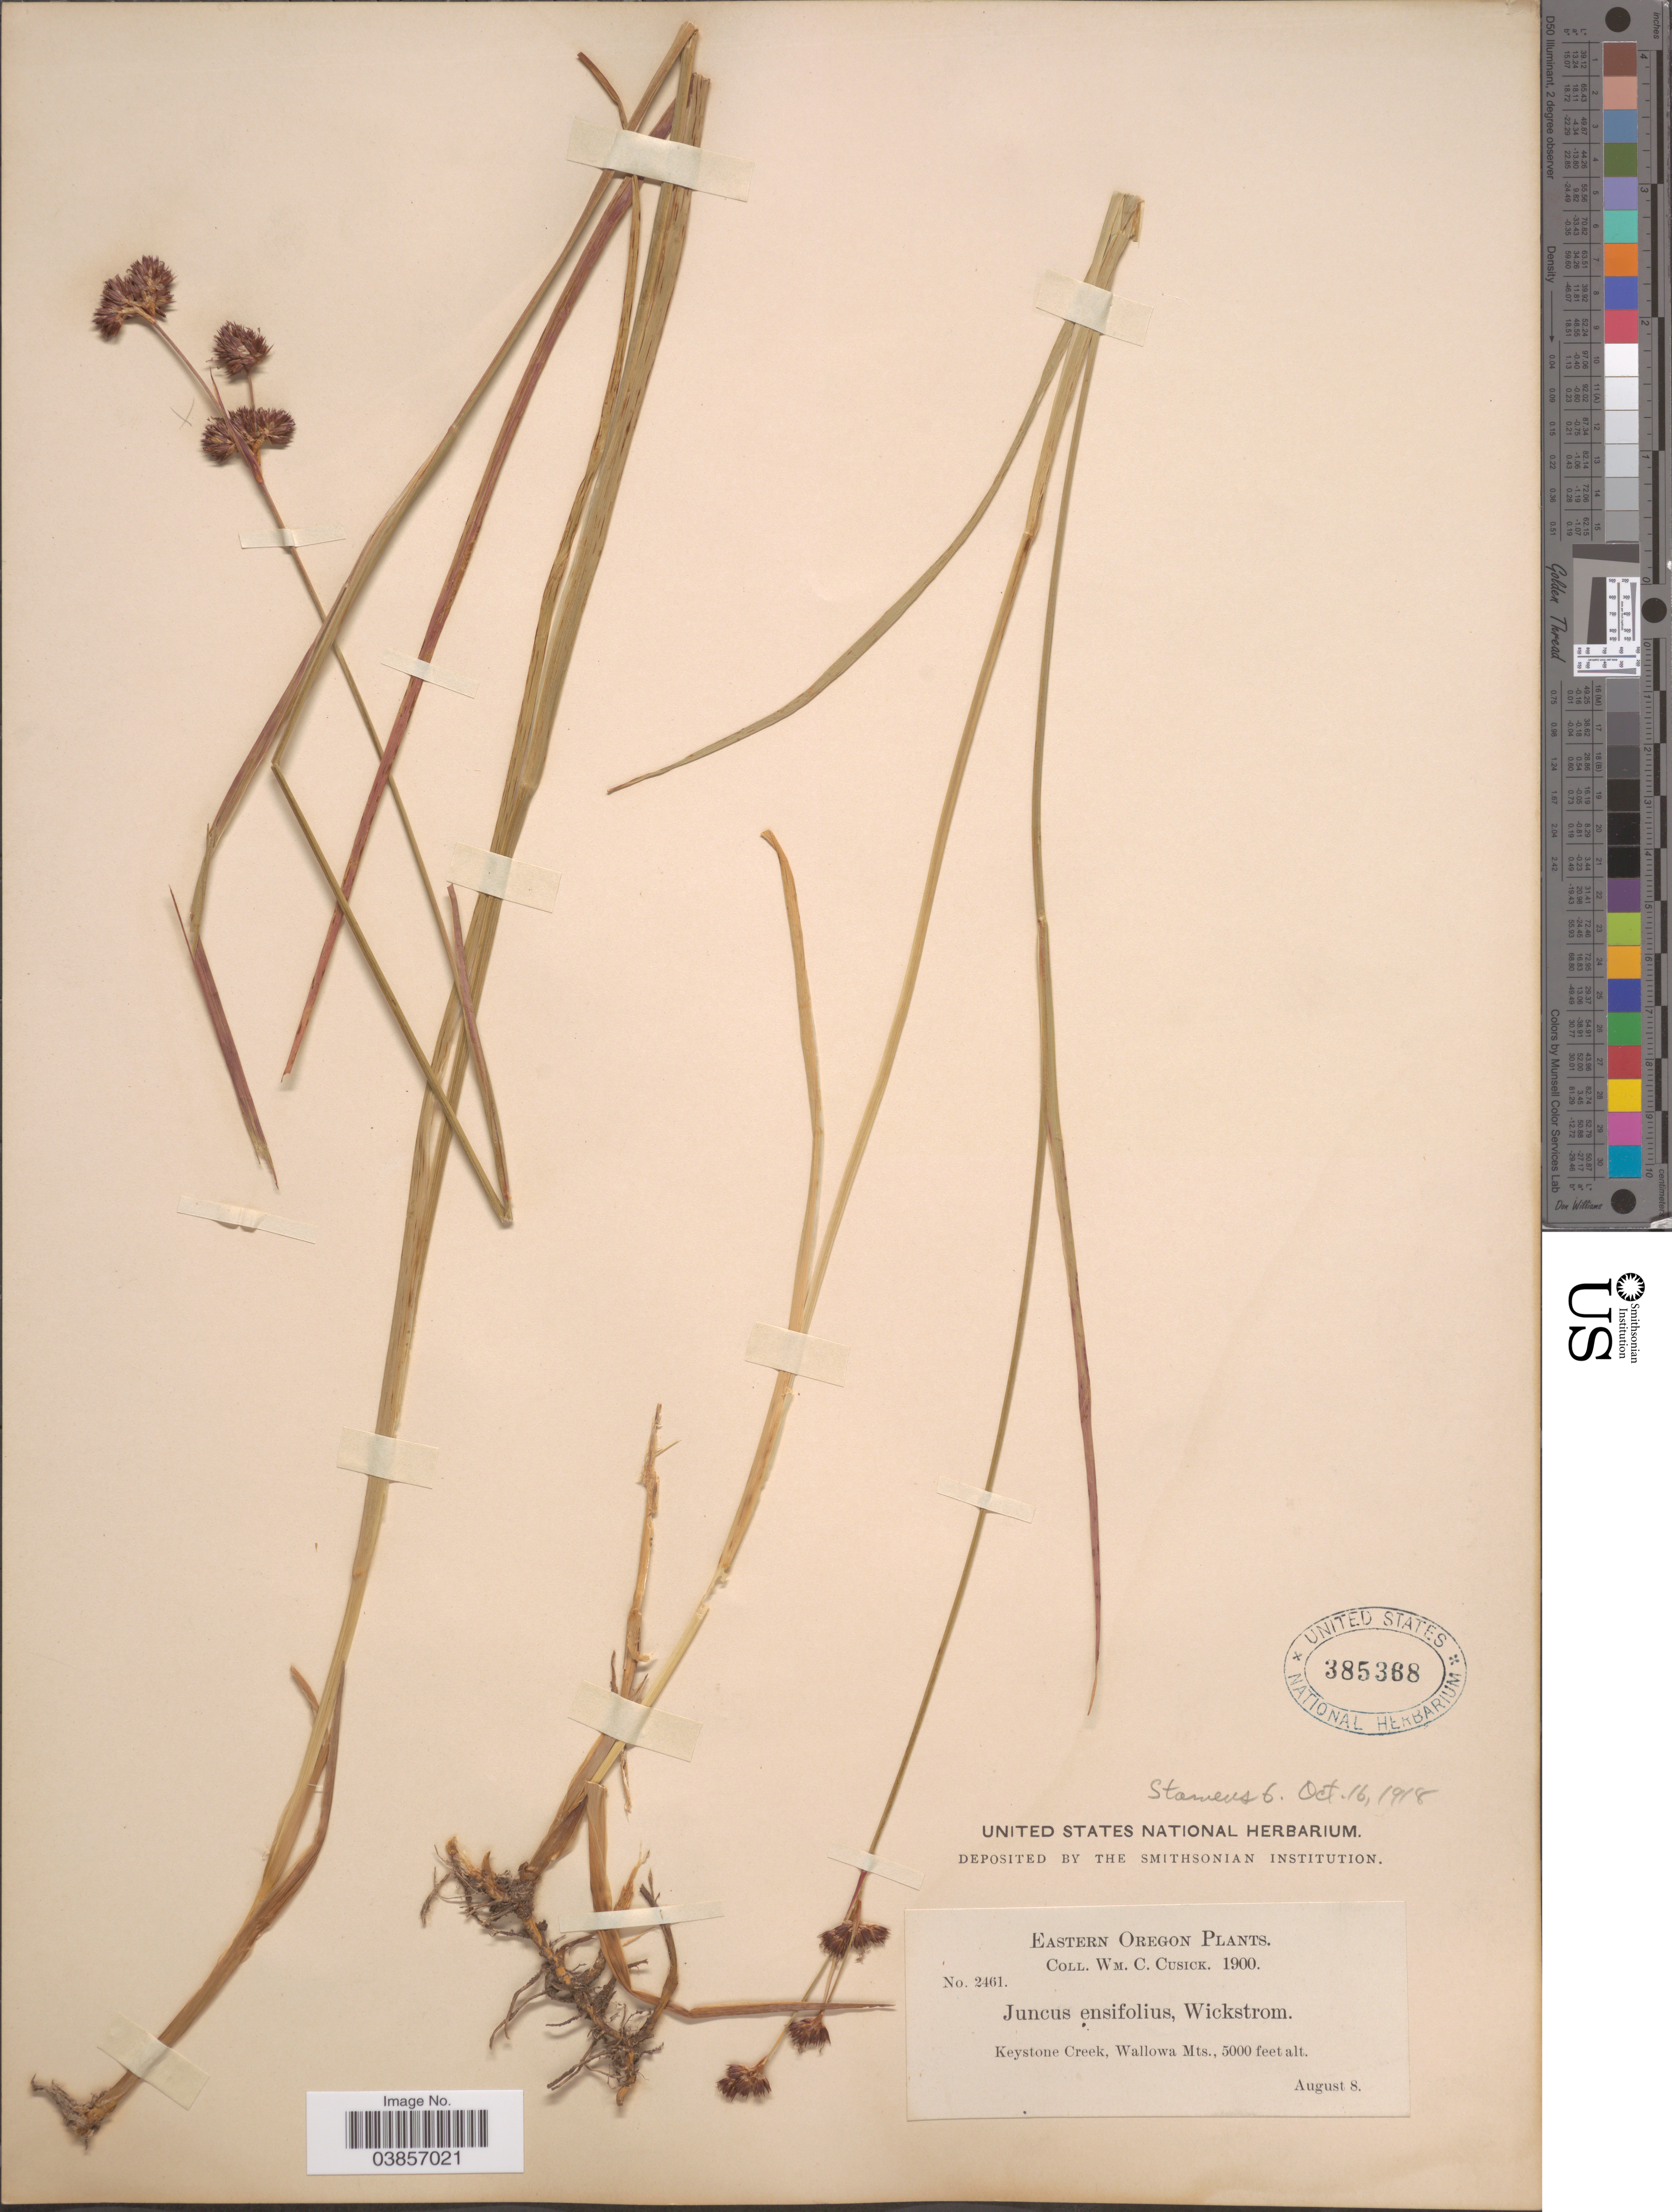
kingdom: Plantae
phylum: Tracheophyta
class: Liliopsida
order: Poales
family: Juncaceae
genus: Juncus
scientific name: Juncus saximontanus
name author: A. Nelson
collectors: W. C. Cusick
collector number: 2461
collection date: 1900-08-08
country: United States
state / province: Oregon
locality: Eastern Oregon. Keystone Creek, Wallowa Mts.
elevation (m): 1524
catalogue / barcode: US 385368